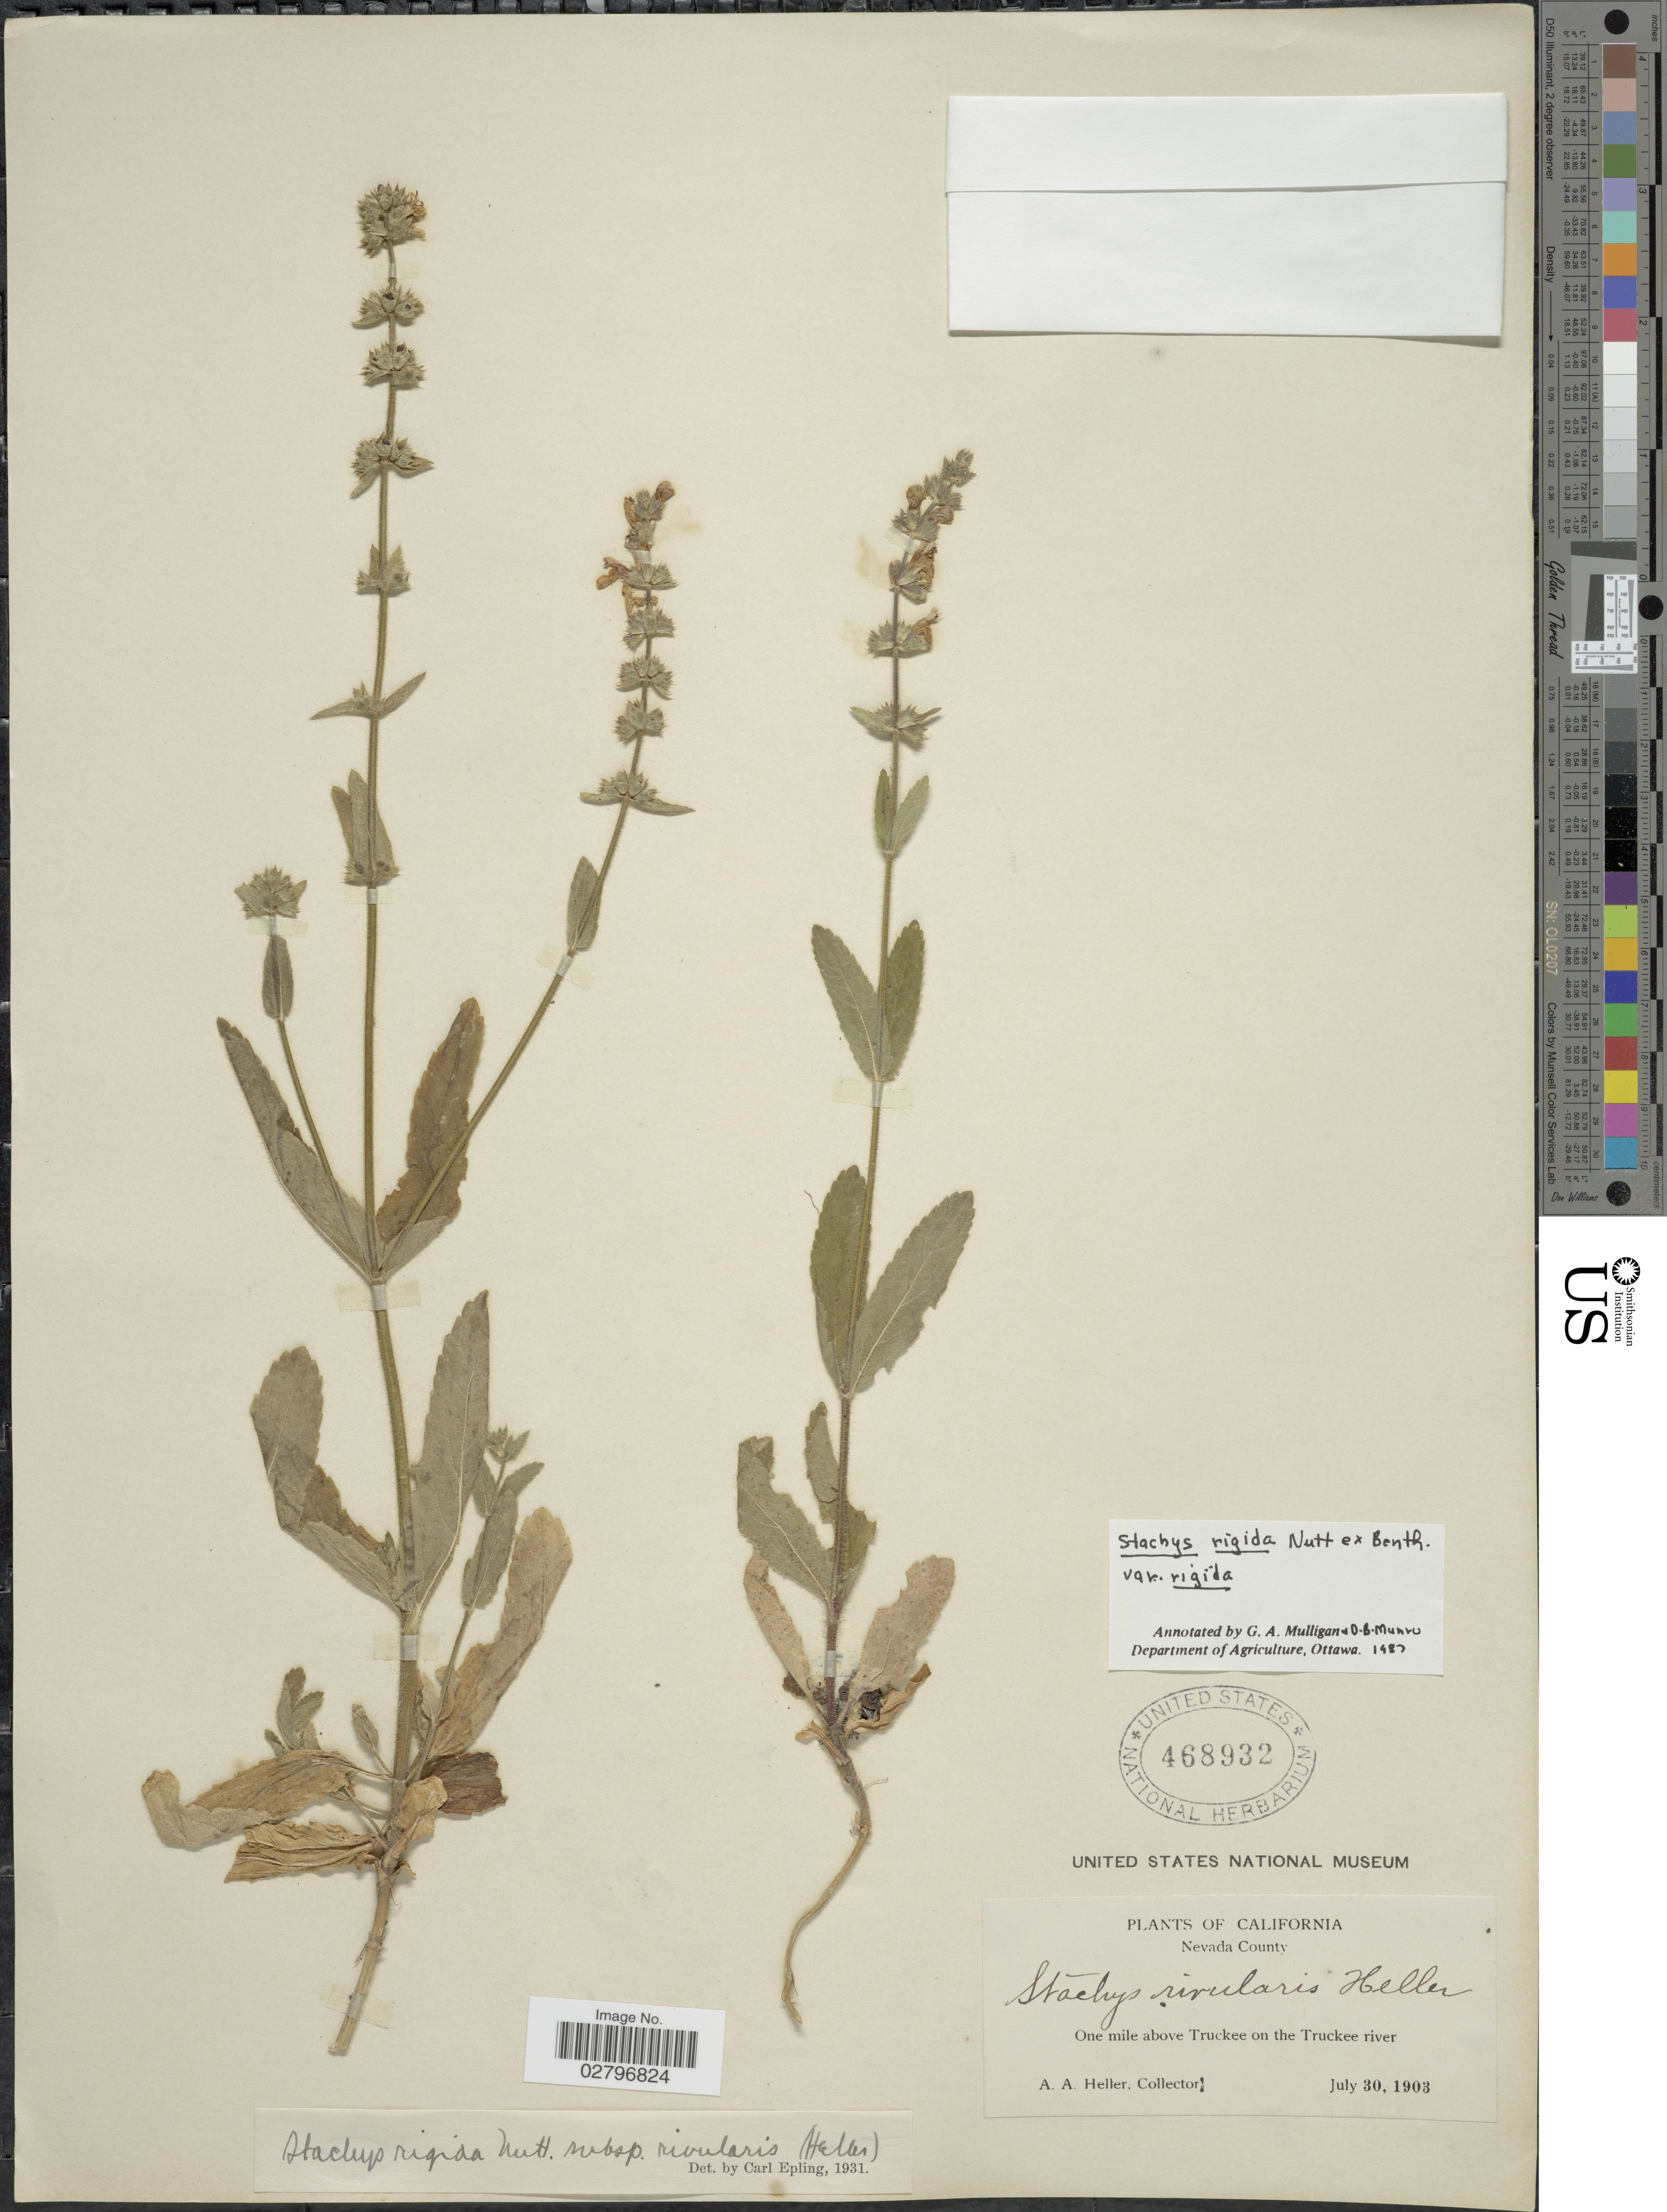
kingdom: Plantae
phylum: Tracheophyta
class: Magnoliopsida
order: Lamiales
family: Lamiaceae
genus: Stachys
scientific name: Stachys rigida subsp. typica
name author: Epling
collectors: A. A. Heller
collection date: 1903-07-30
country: United States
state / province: California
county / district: Nevada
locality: Nevada County, One mile above Truckee on the Truckee river.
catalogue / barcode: US 468932